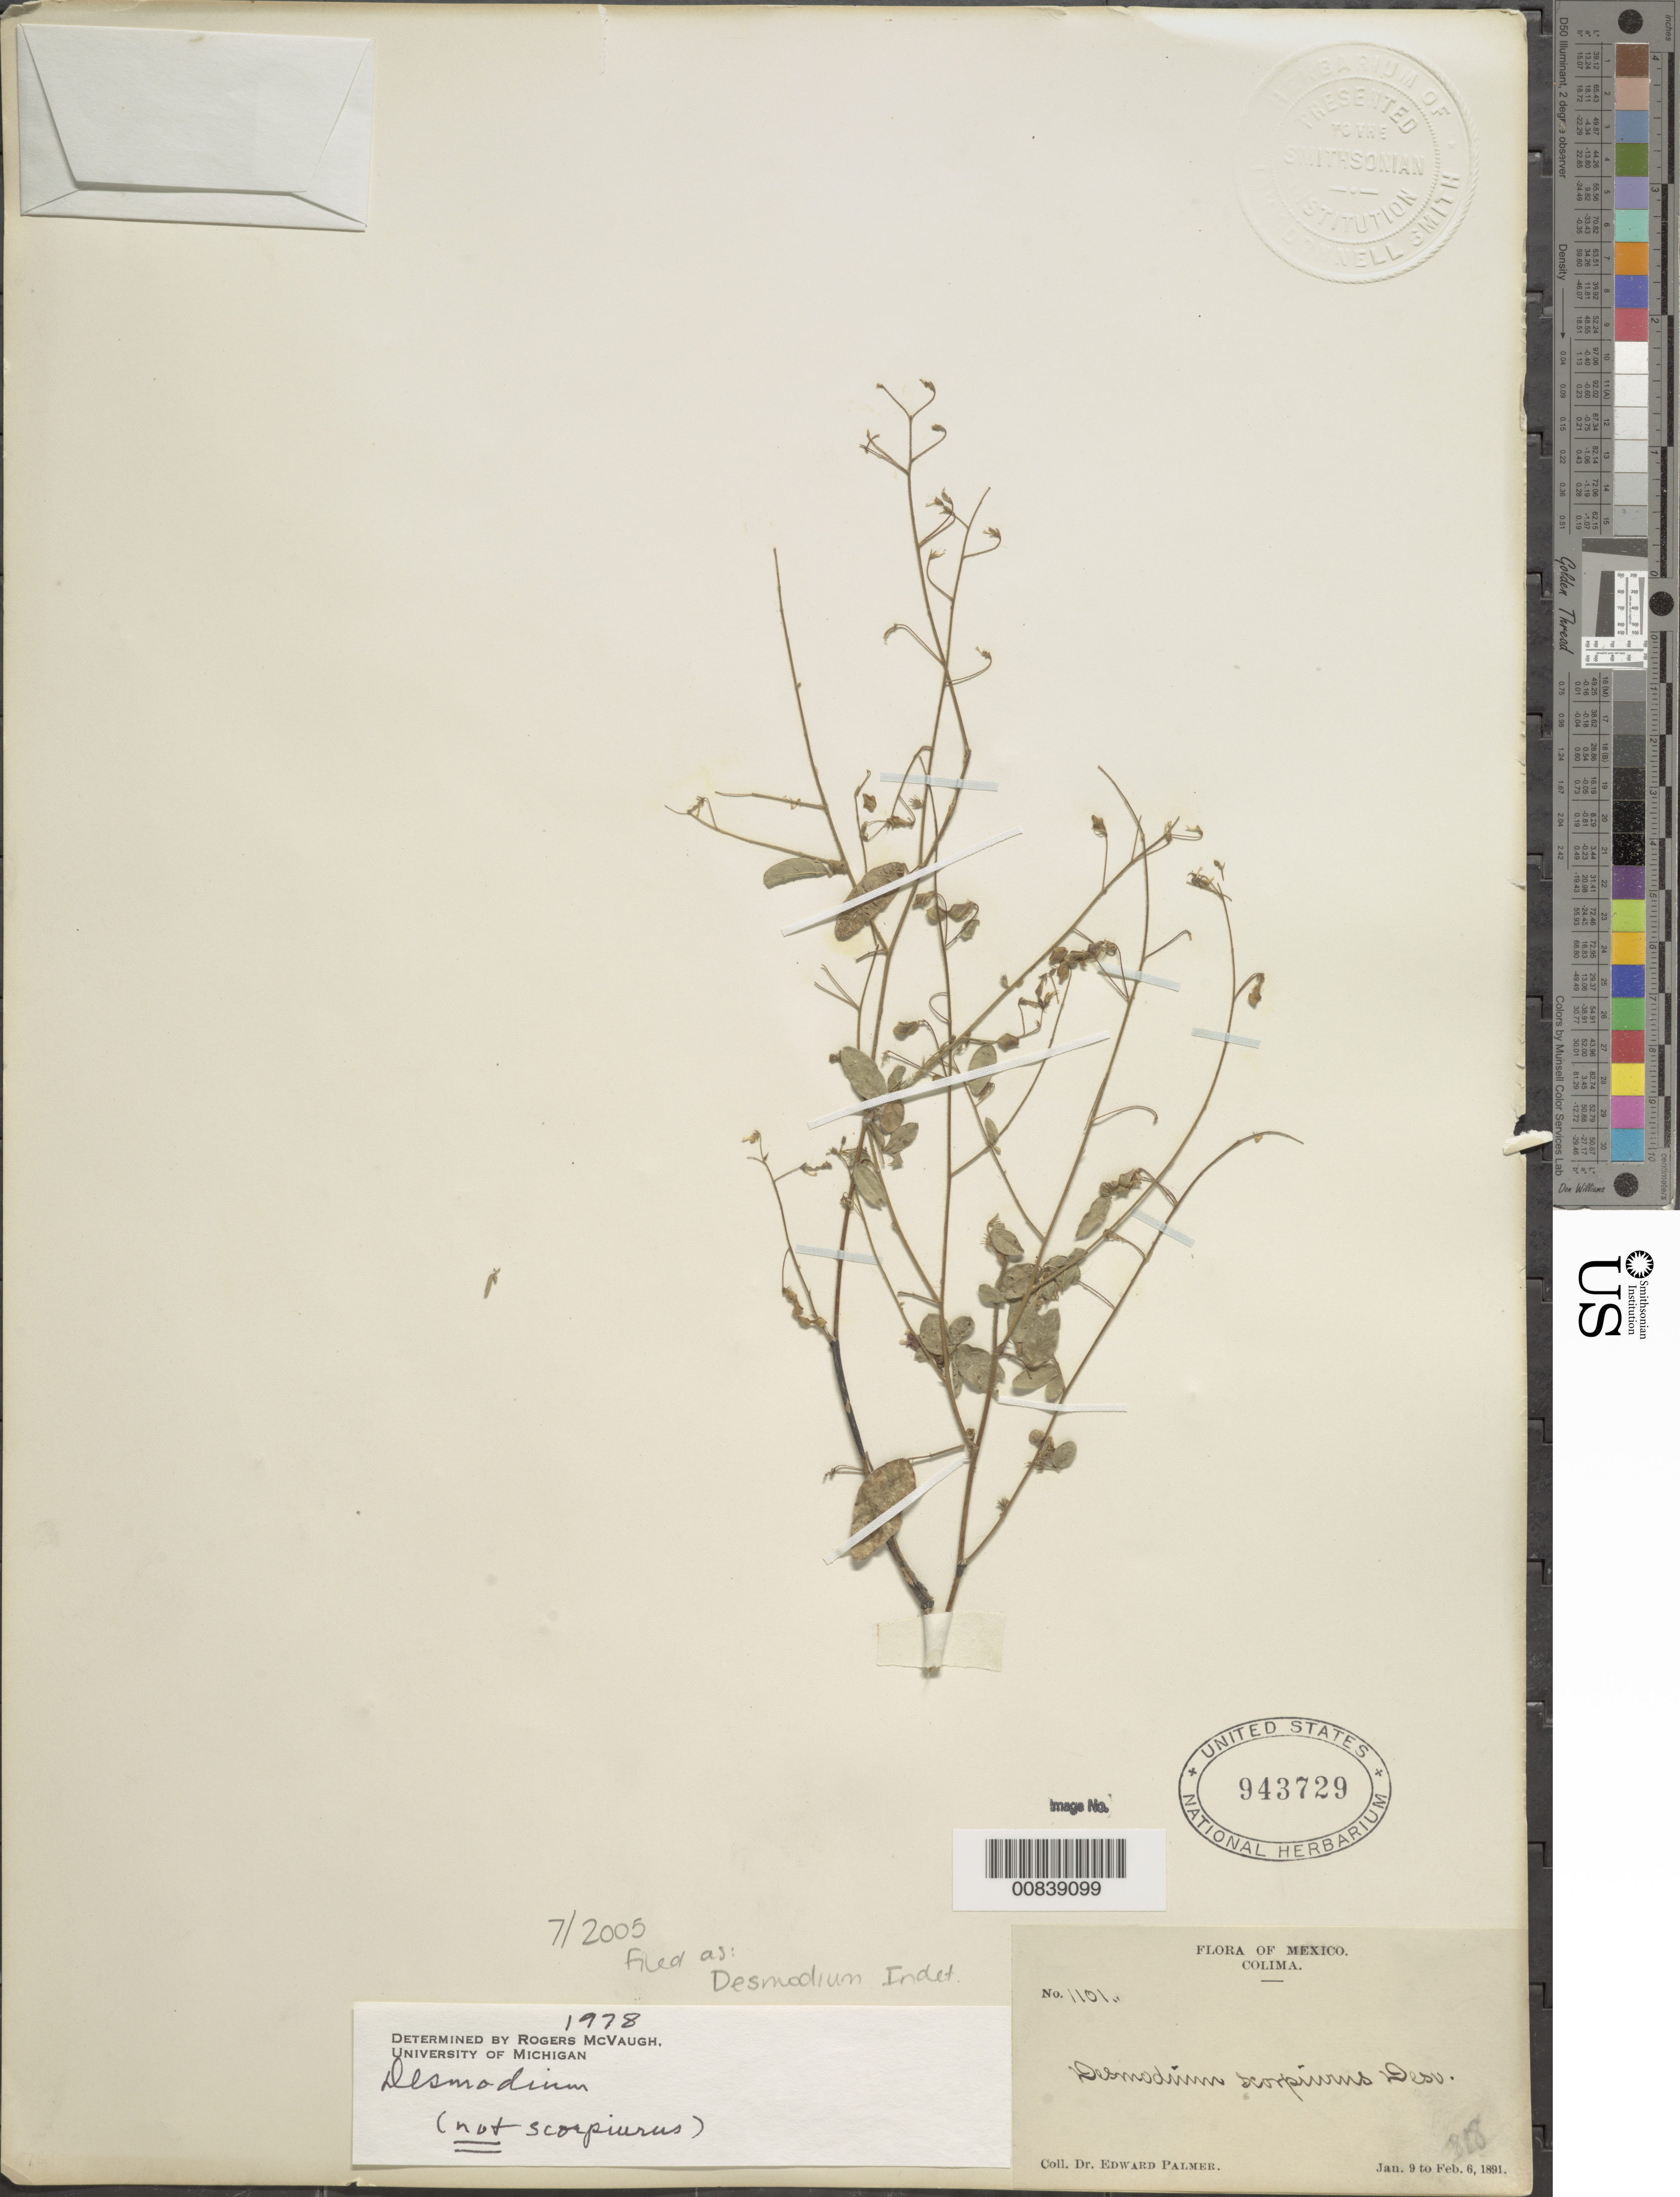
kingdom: Plantae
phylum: Tracheophyta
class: Magnoliopsida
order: Fabales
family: Fabaceae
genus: Desmodium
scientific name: Desmodium sp.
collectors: E. Palmer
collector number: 1101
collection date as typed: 09 Jan 1891 to 06 Feb 1891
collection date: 1891-01-09/1891-02-06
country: Mexico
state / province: Colima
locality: Colima.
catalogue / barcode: US 943729